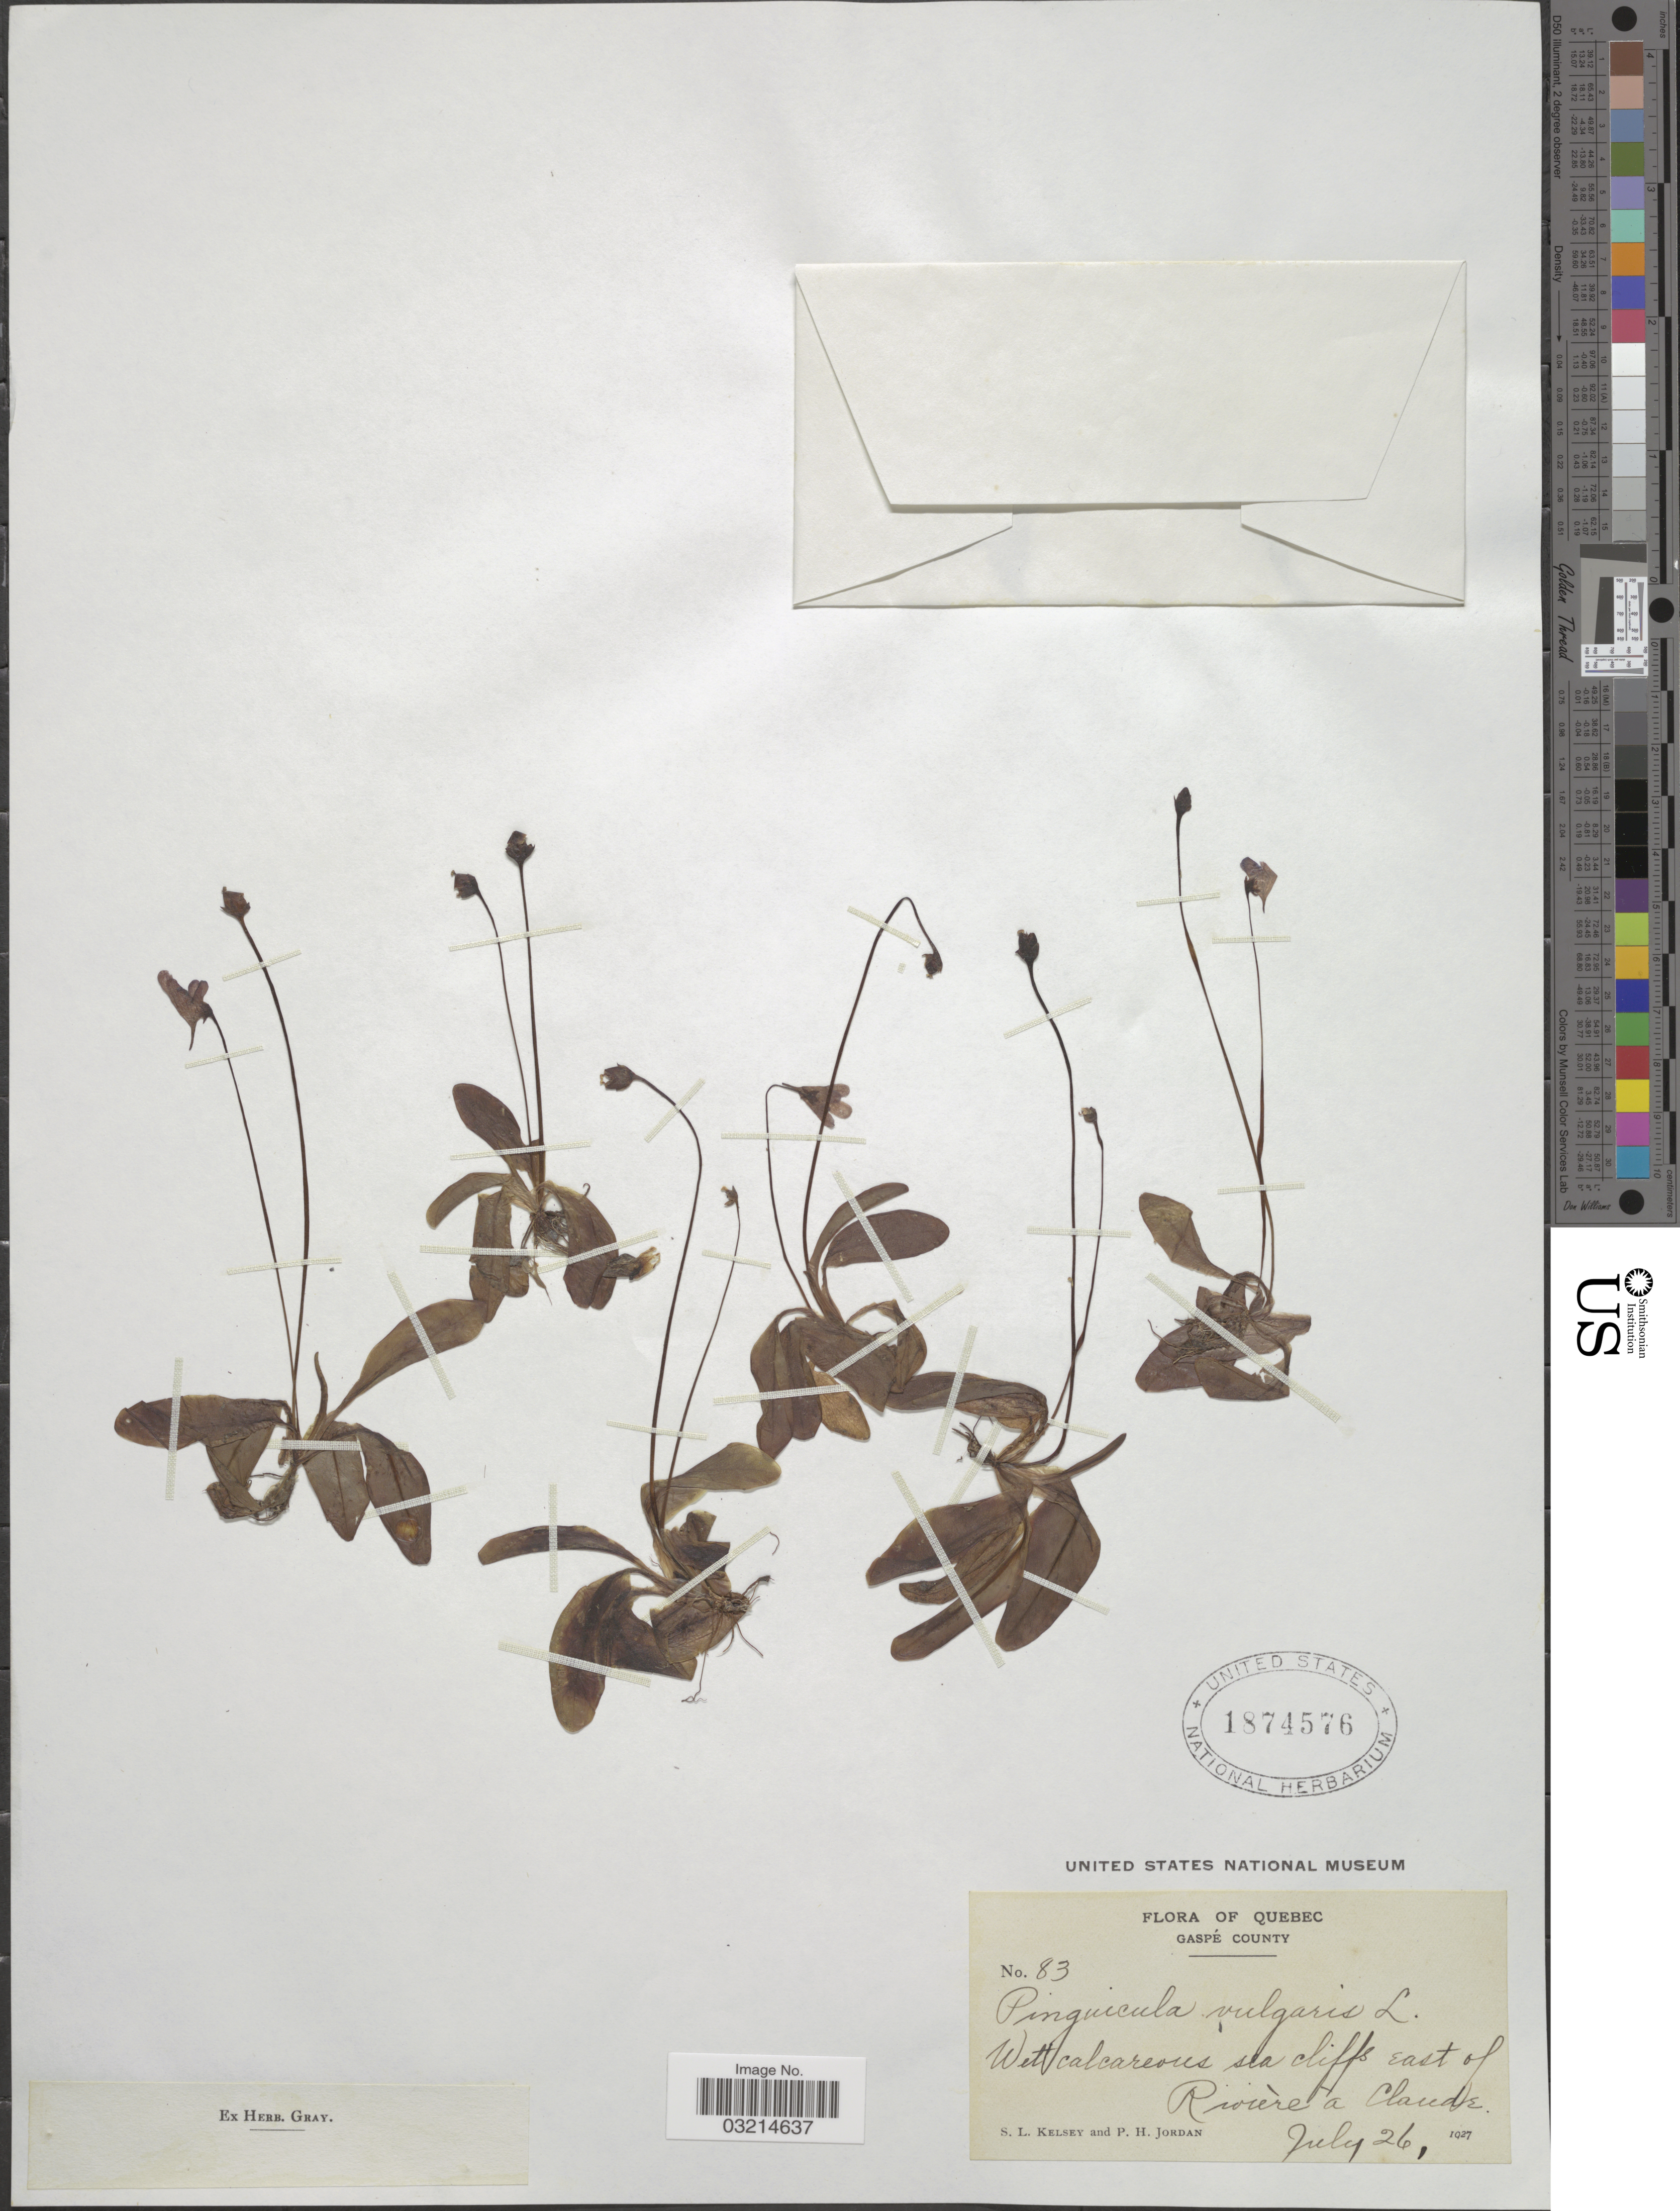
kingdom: Plantae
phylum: Tracheophyta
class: Magnoliopsida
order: Lamiales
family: Lentibulariaceae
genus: Pinguicula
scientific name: Pinguicula vulgaris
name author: L.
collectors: S. Kelsey & P. Jordan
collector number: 83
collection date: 1927-07-26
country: Canada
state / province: Quebec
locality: Gaspé County, Wet calcareous sea cliffs East of Rivière à Claude.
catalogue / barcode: US 1874576